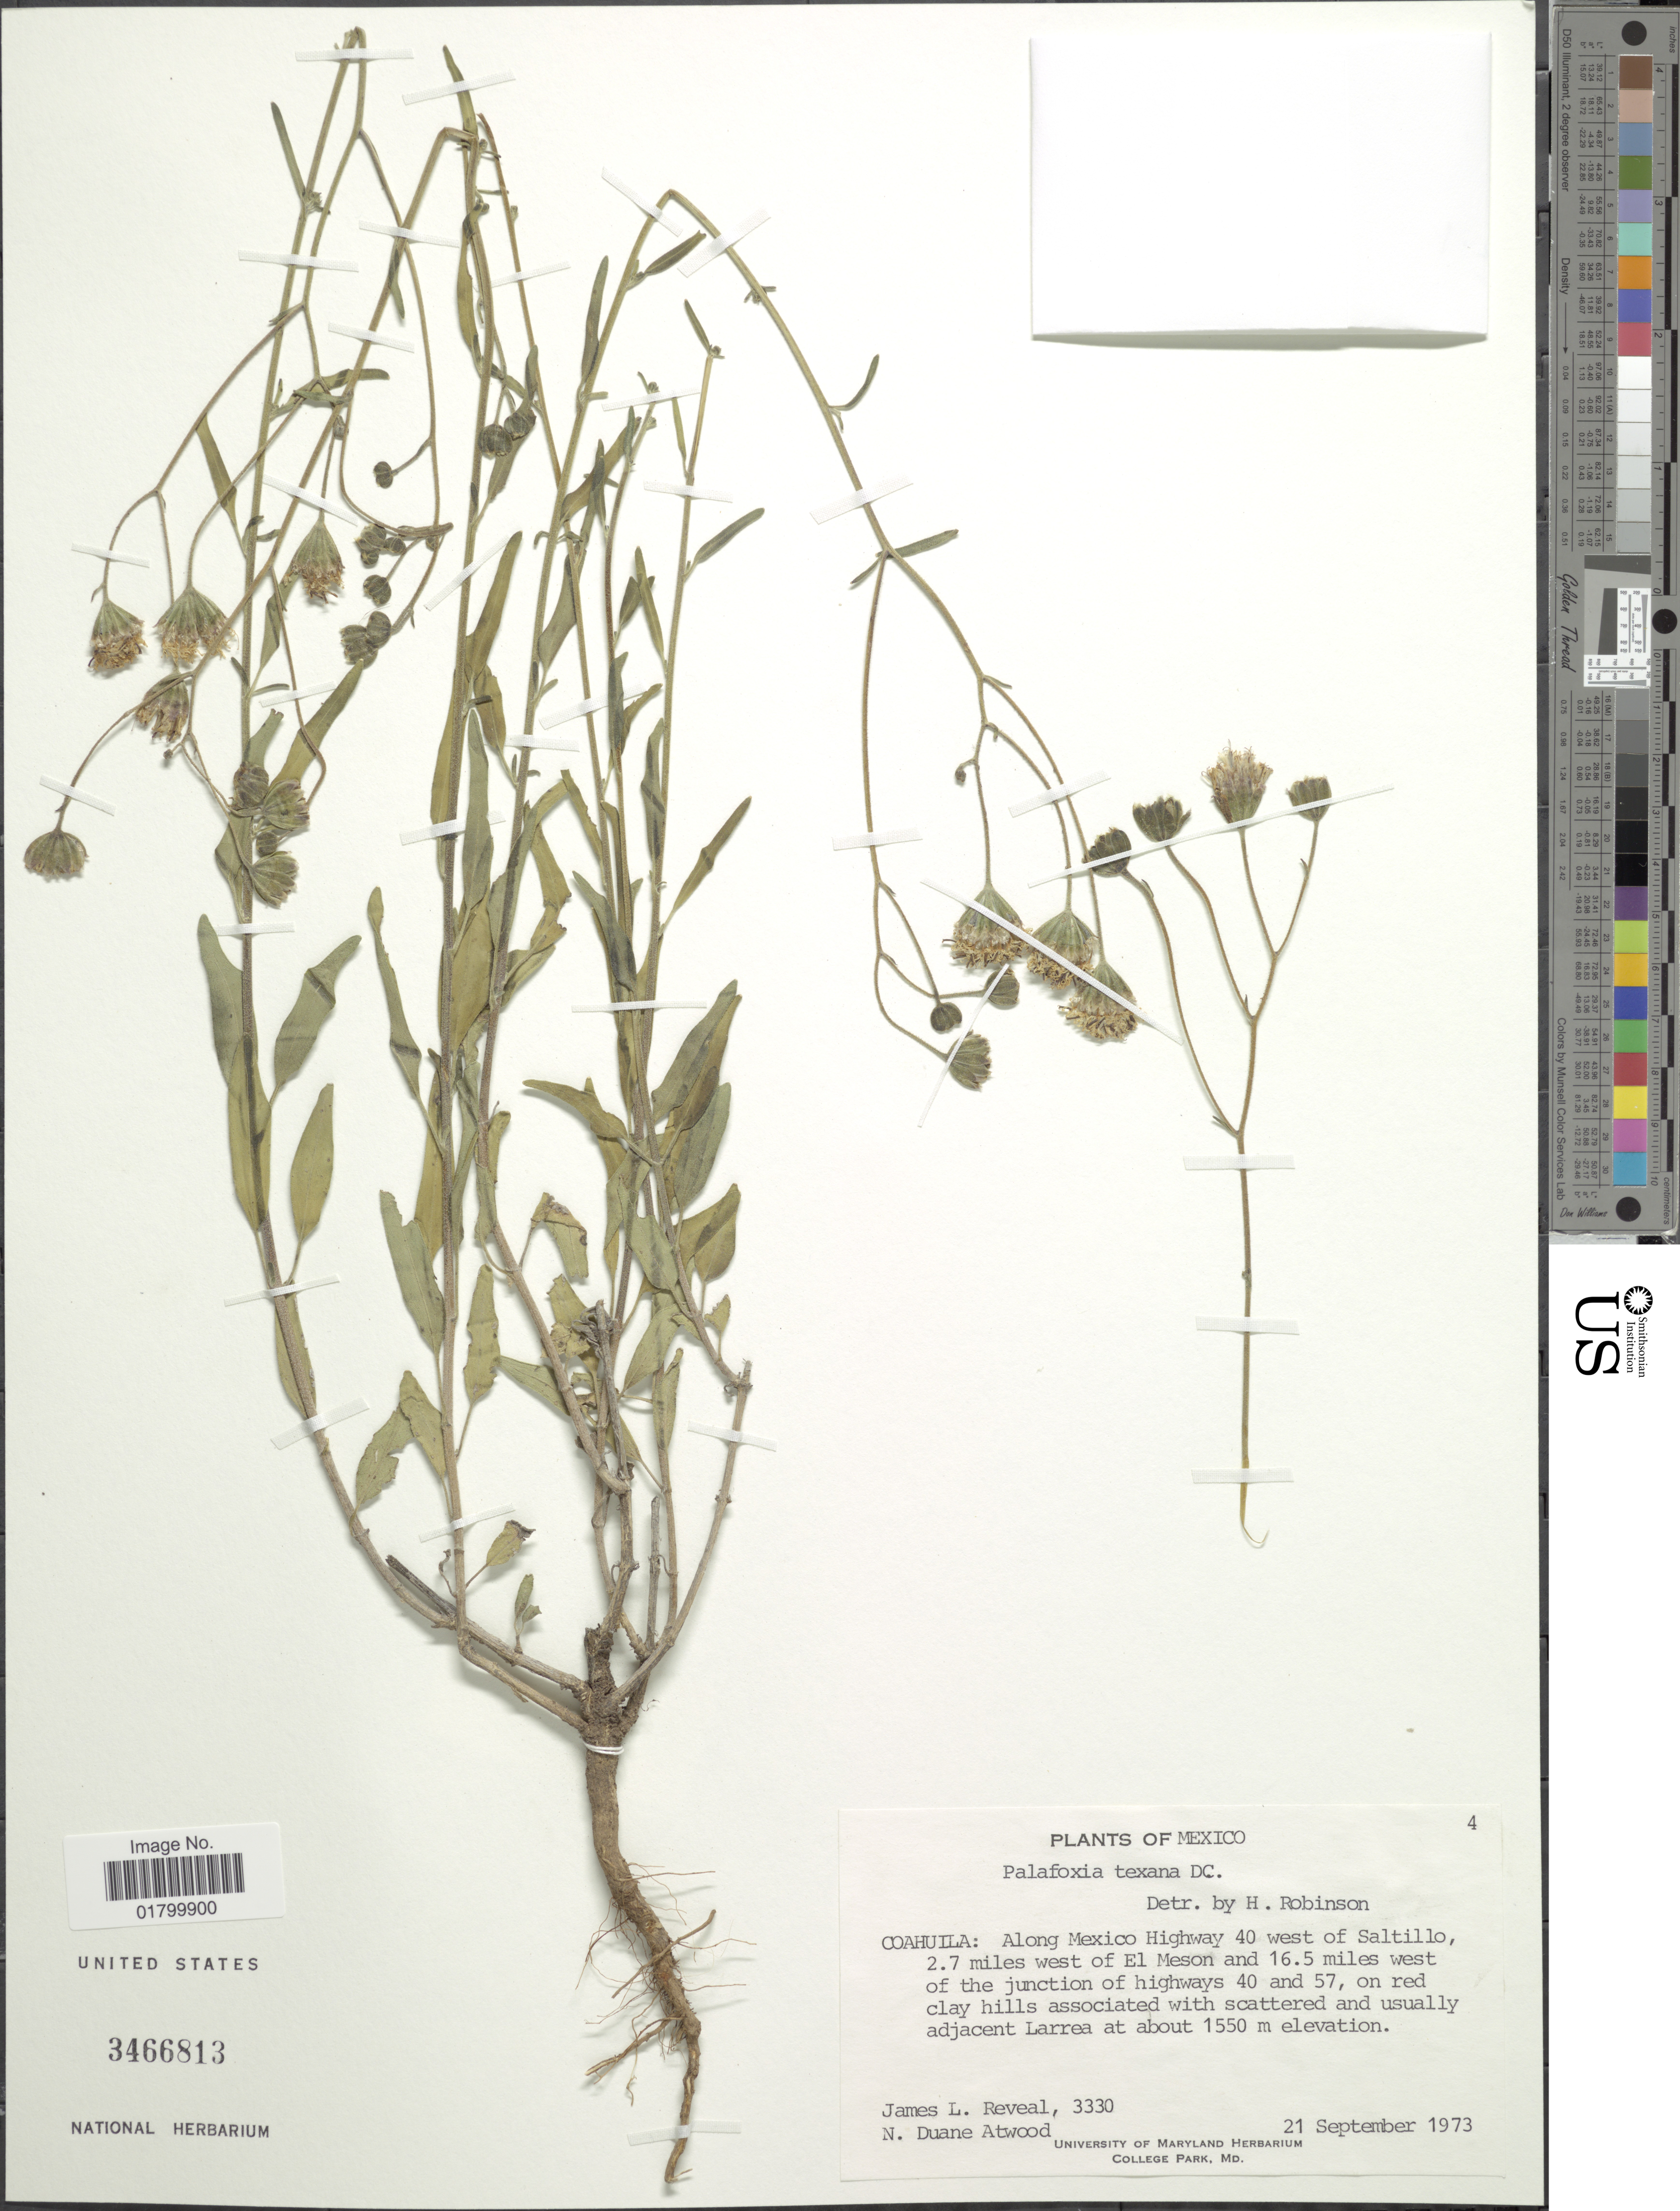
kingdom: Plantae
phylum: Tracheophyta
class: Magnoliopsida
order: Asterales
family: Asteraceae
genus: Palafoxia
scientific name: Palafoxia texana var. robusta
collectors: J. L. Reveal & N. Atwood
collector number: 3330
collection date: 1973-09-21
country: Mexico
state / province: Coahuila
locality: Coahuila: Along Mexico Highway 40 west of Saltillo, 2.7 miles west of El Meson and 16.5 miles west of the junction of highways 40 and 57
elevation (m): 1550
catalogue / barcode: US 3466813